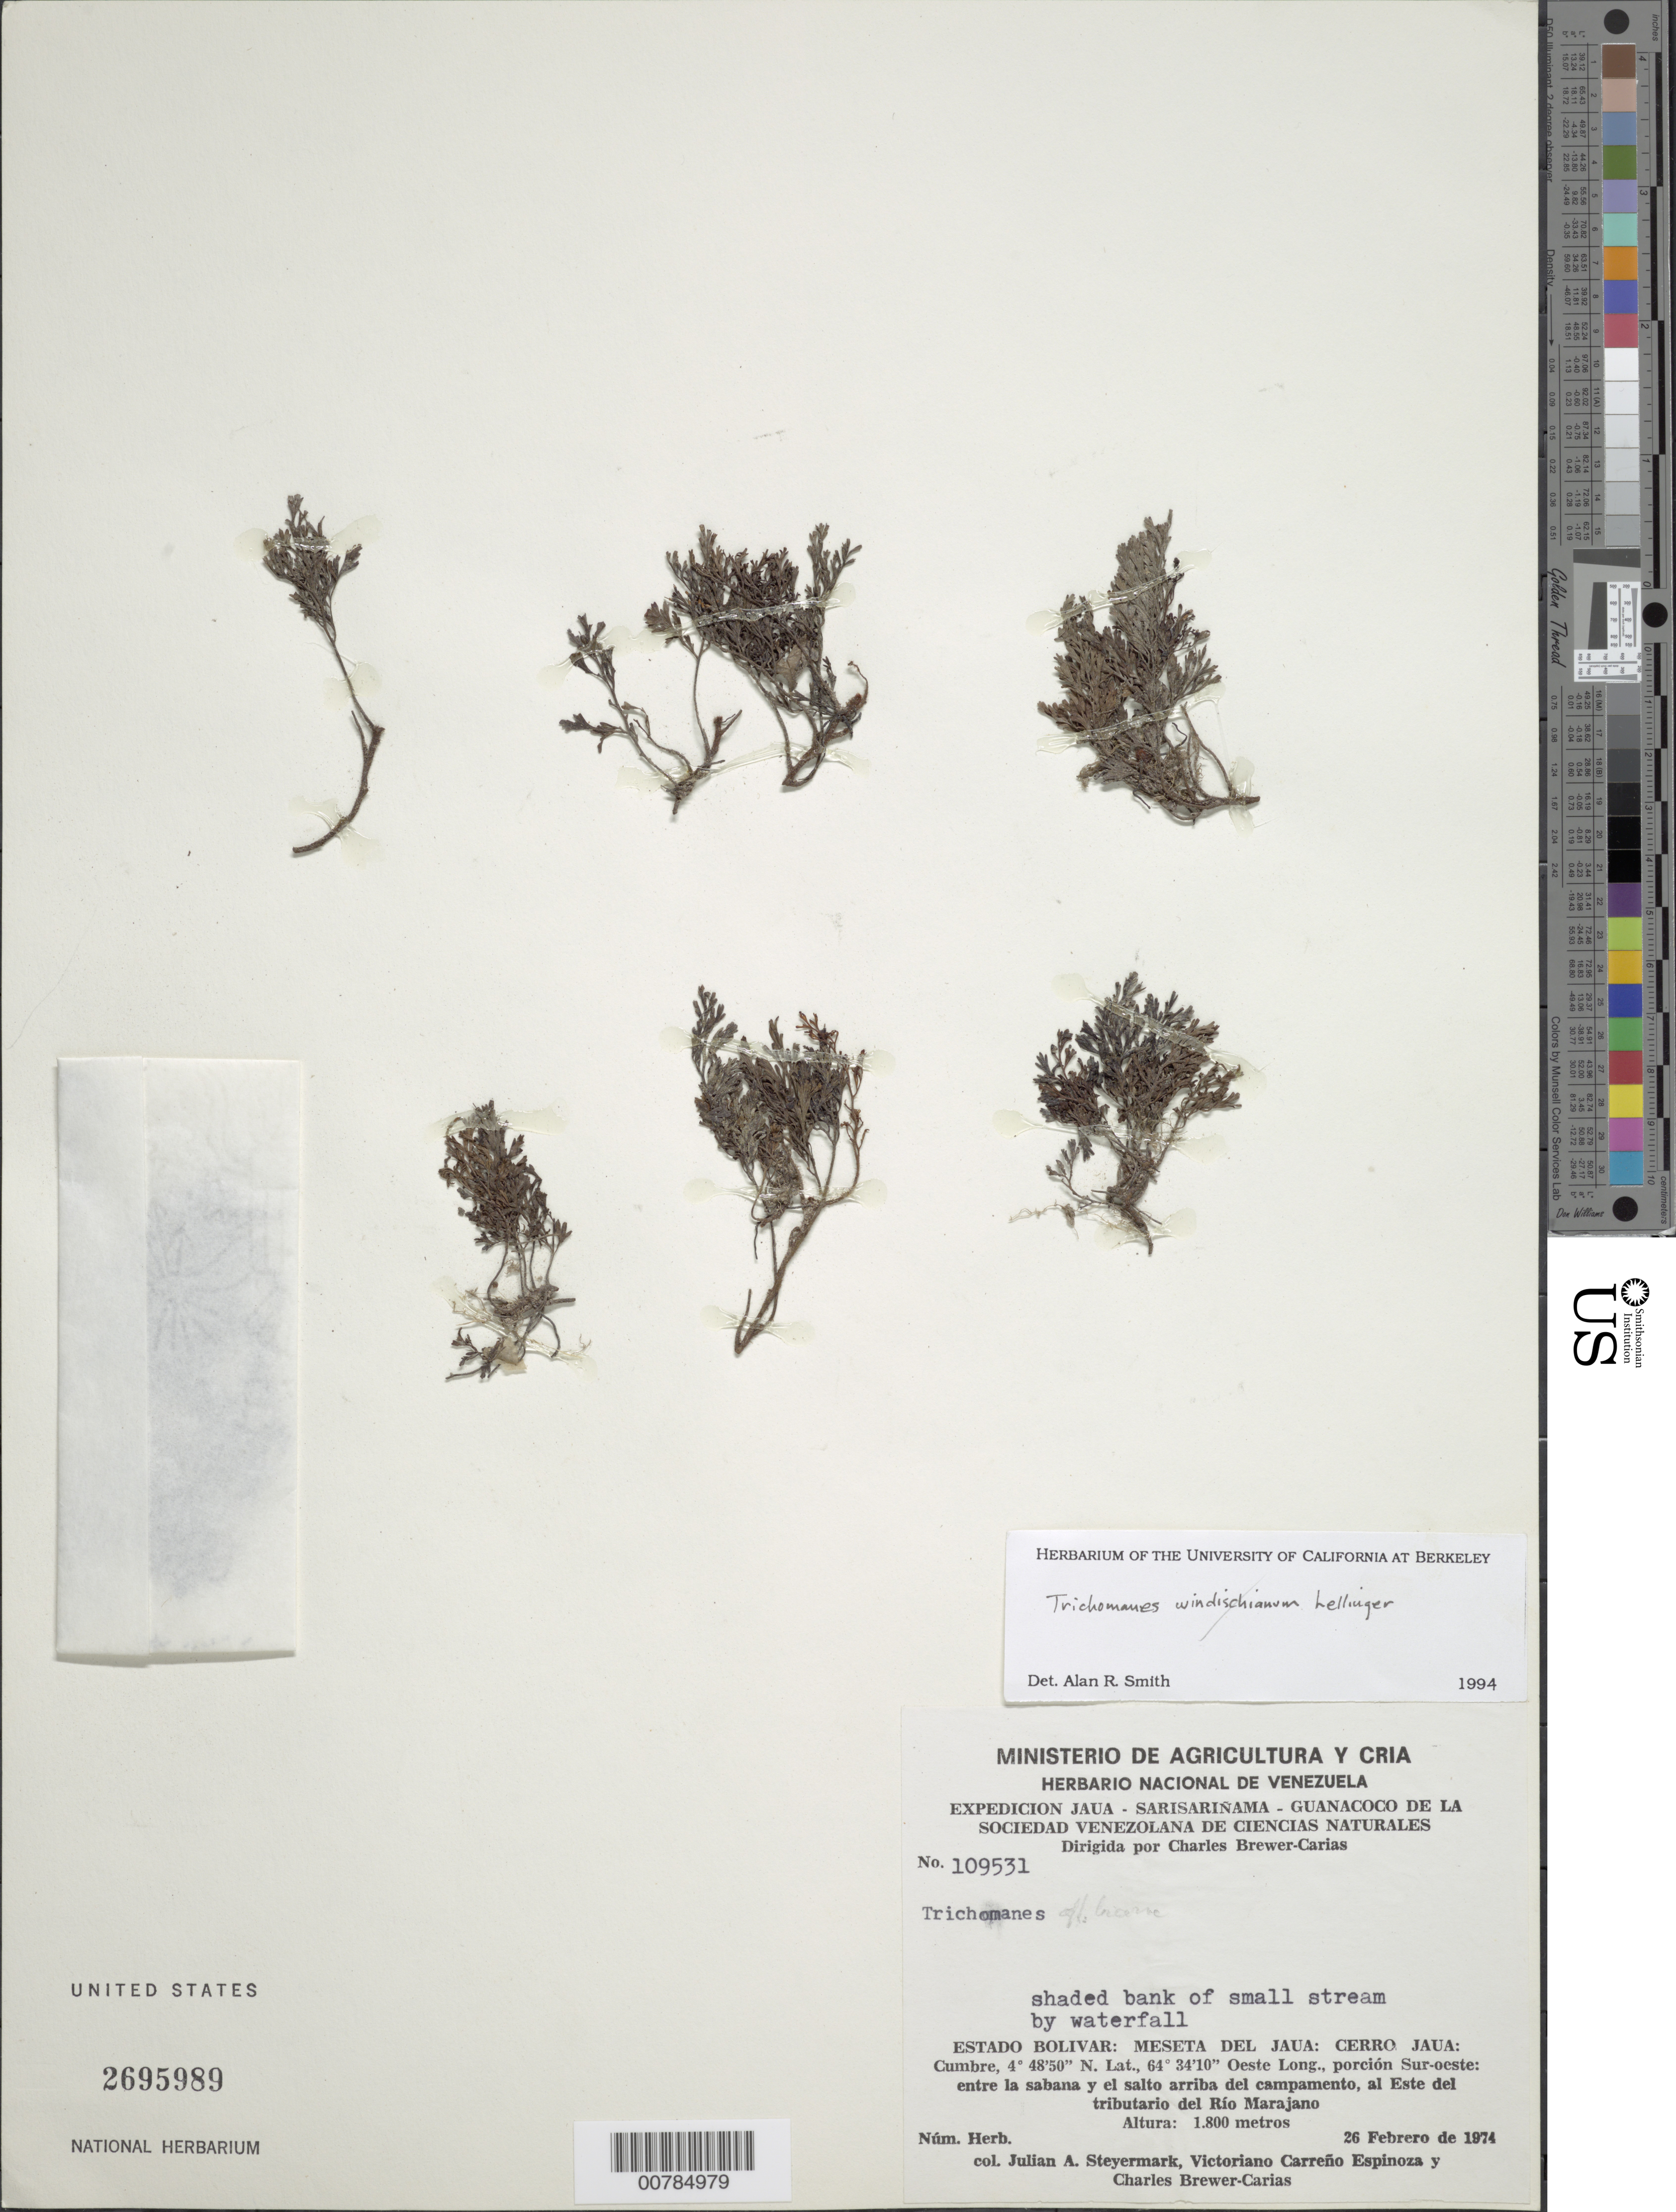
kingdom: Plantae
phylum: Tracheophyta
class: Polypodiopsida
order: Hymenophyllales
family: Hymenophyllaceae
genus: Trichomanes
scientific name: Trichomanes bicorne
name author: Hook.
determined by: Lellinger, David B., (BOT), Smithsonian Institution - National Museum of Natural History (UNITED STATES)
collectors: J. Steyermark, V. Carreño E. & C. Brewer-Carias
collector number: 109531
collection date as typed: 26-Feb-74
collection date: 1974-02-26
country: Venezuela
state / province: Bolívar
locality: Meseta del Jaua: Cerro Jaua, este del tributarío del Río Marajano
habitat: Shaded bank of small stream by waterfall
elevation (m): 1800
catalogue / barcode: US 2695989